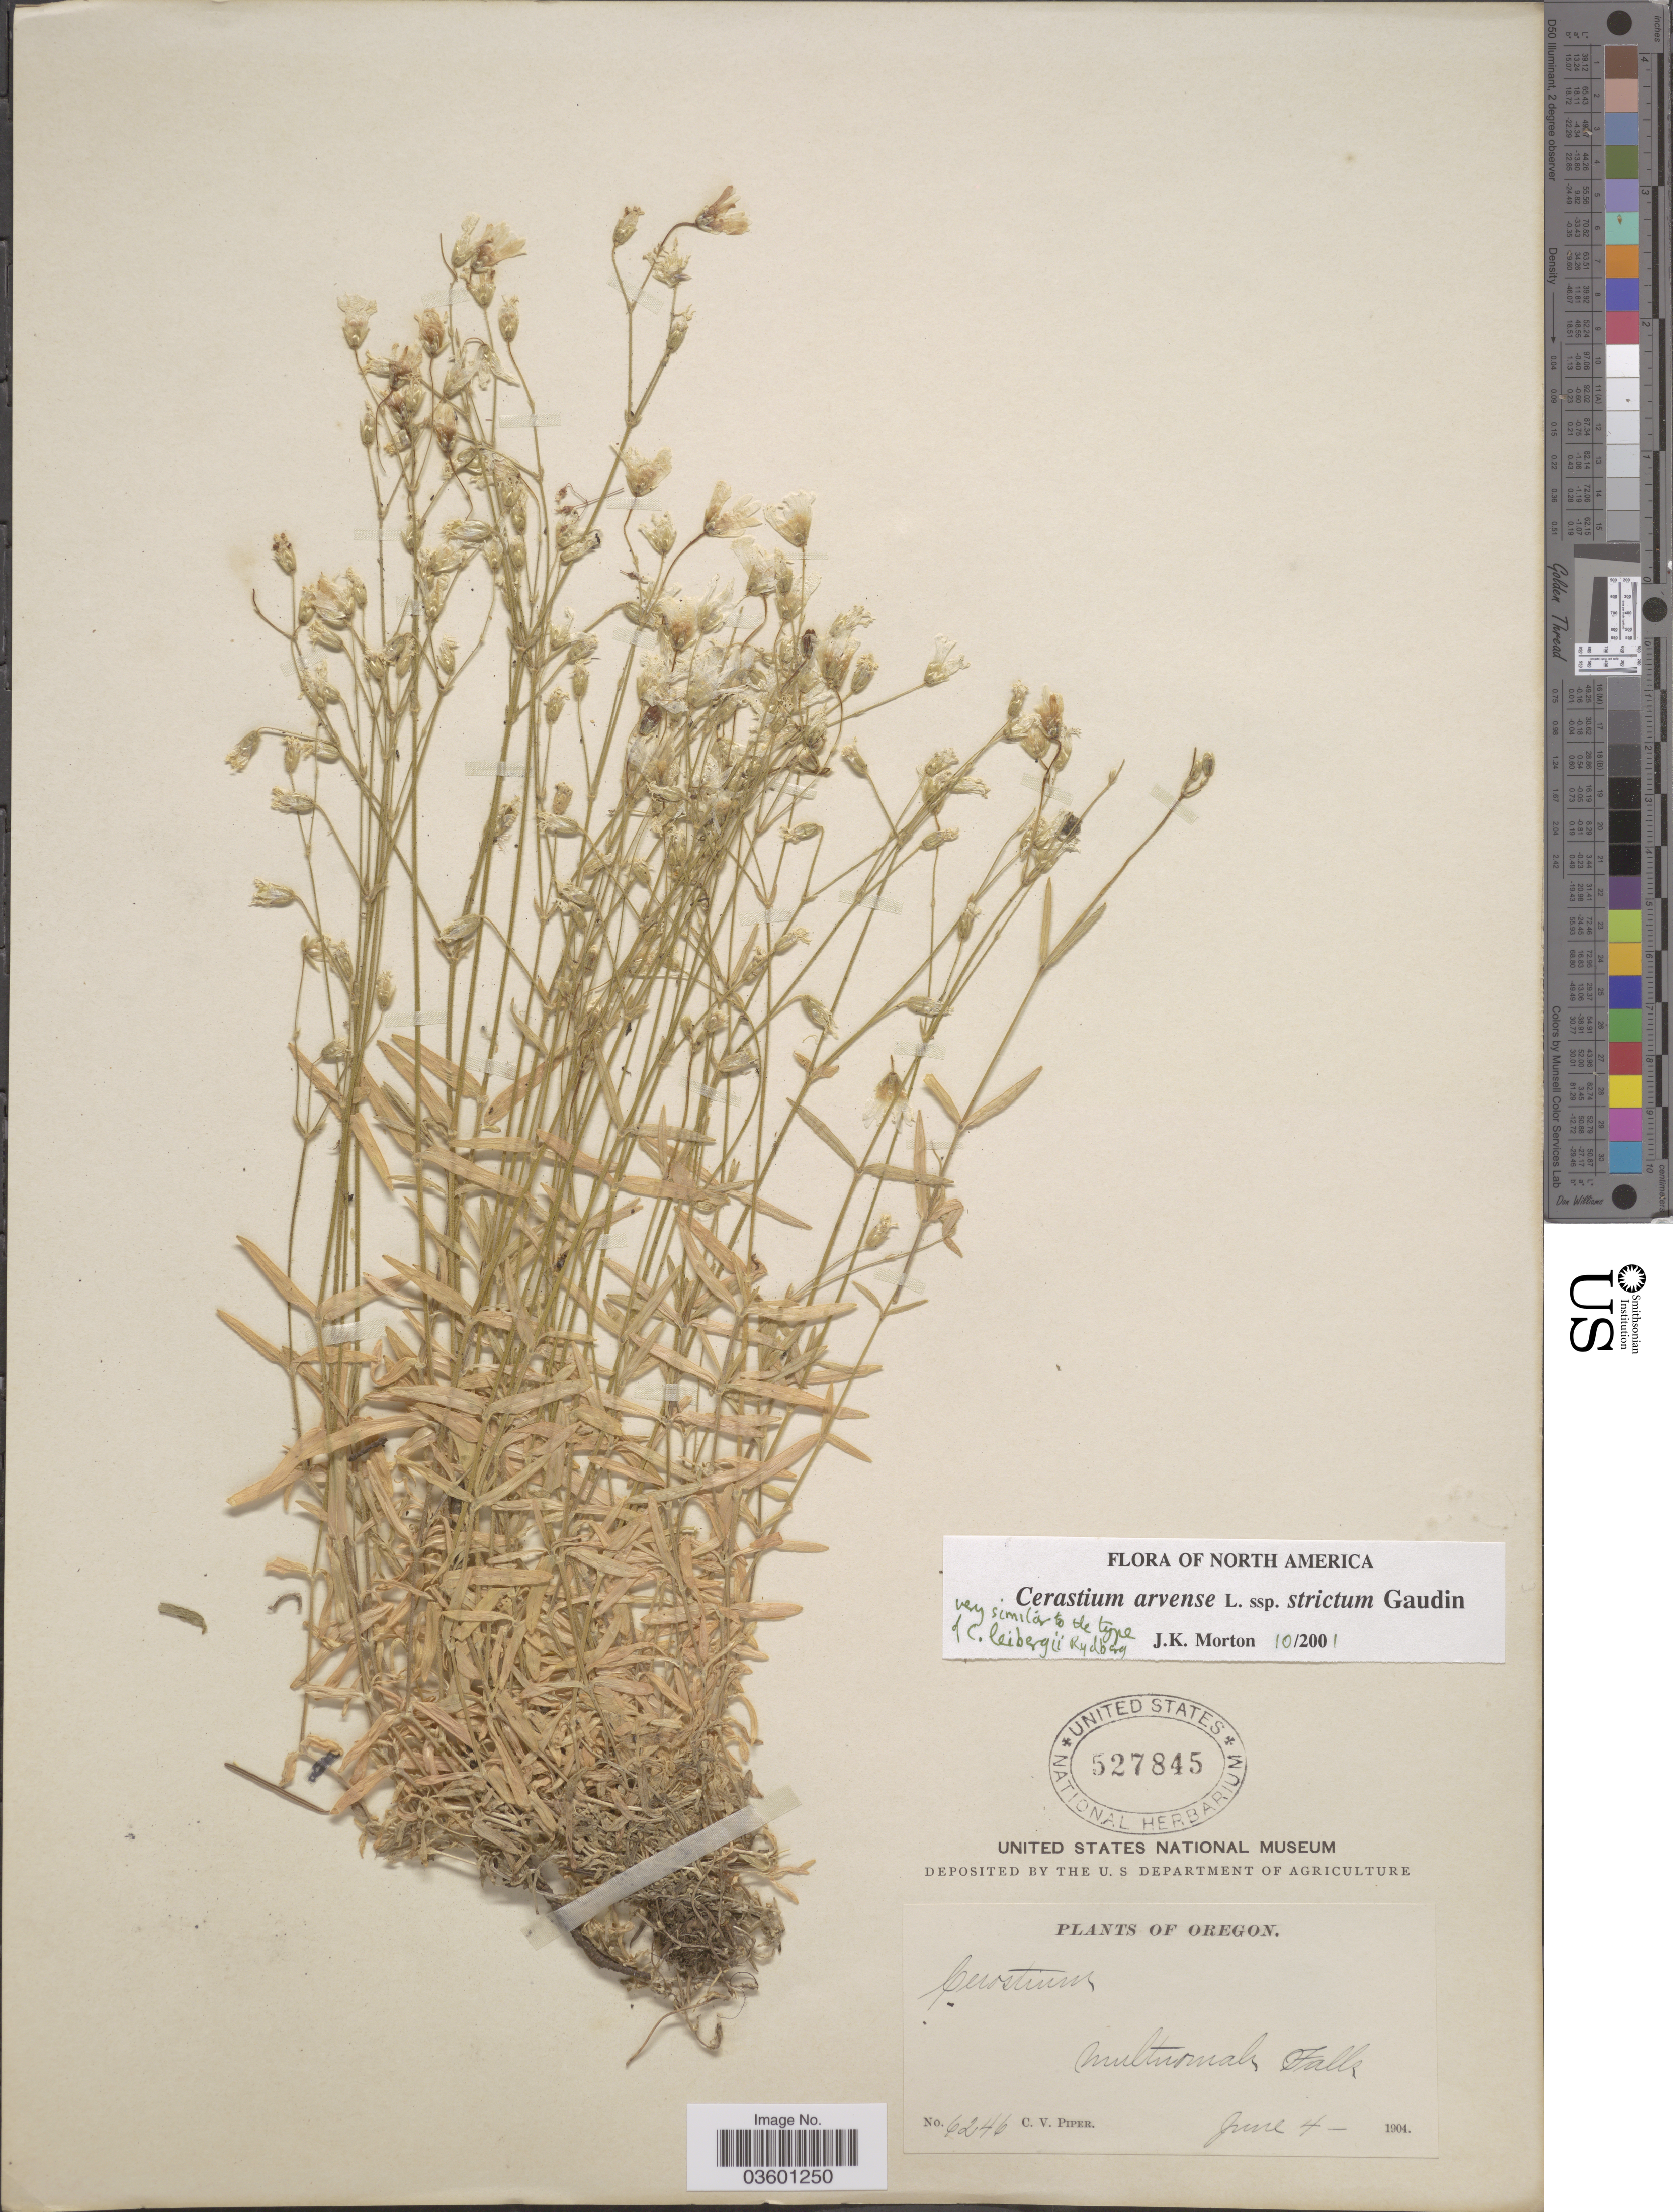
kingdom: Plantae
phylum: Tracheophyta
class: Magnoliopsida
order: Caryophyllales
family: Caryophyllaceae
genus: Cerastium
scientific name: Cerastium arvense subsp. strictum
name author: (L.) Ugborogho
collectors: C. V. Piper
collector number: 6246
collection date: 1904-06-04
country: United States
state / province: Oregon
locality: Multnomah Falls.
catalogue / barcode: US 527845